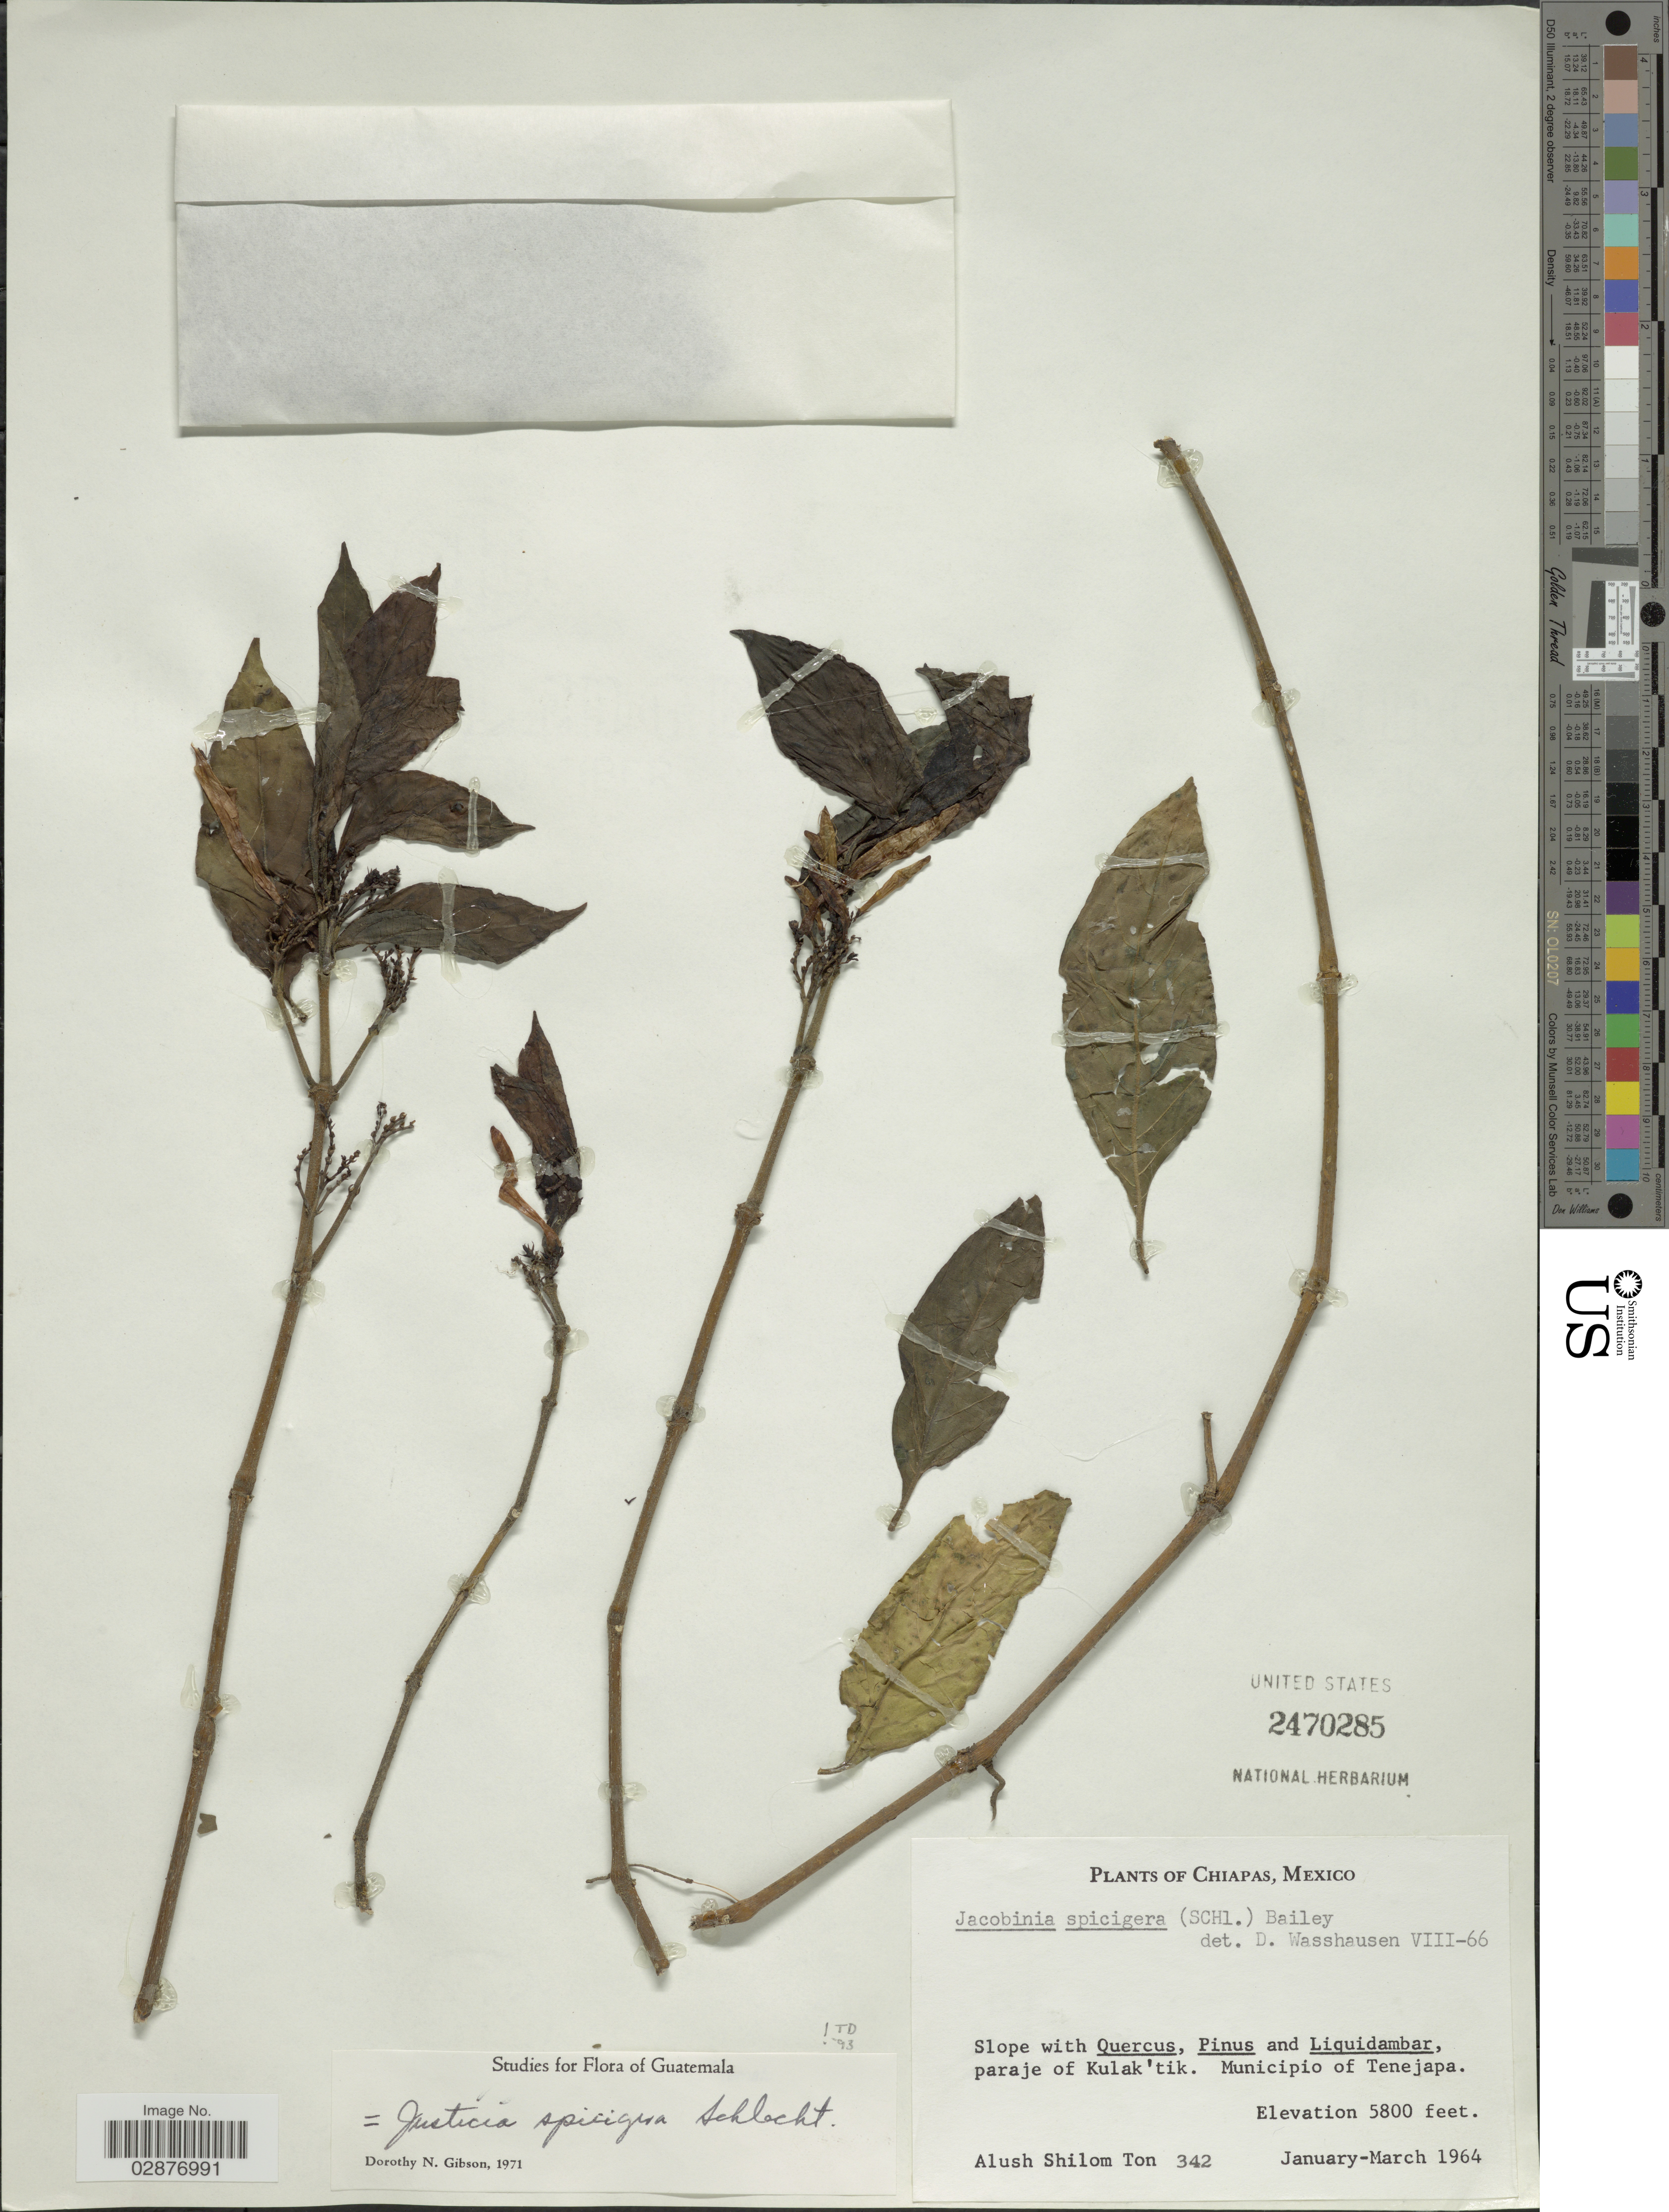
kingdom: Plantae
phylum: Tracheophyta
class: Magnoliopsida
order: Lamiales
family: Acanthaceae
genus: Justicia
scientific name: Justicia spicigera 'Sidicaro'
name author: Schltdl.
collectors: A. S. Ton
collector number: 342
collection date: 1964-01/1964-03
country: Mexico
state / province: Chiapas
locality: Paraje of Kulak'tik. Municipio of Tenejapa.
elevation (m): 1768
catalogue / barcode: US 2470285